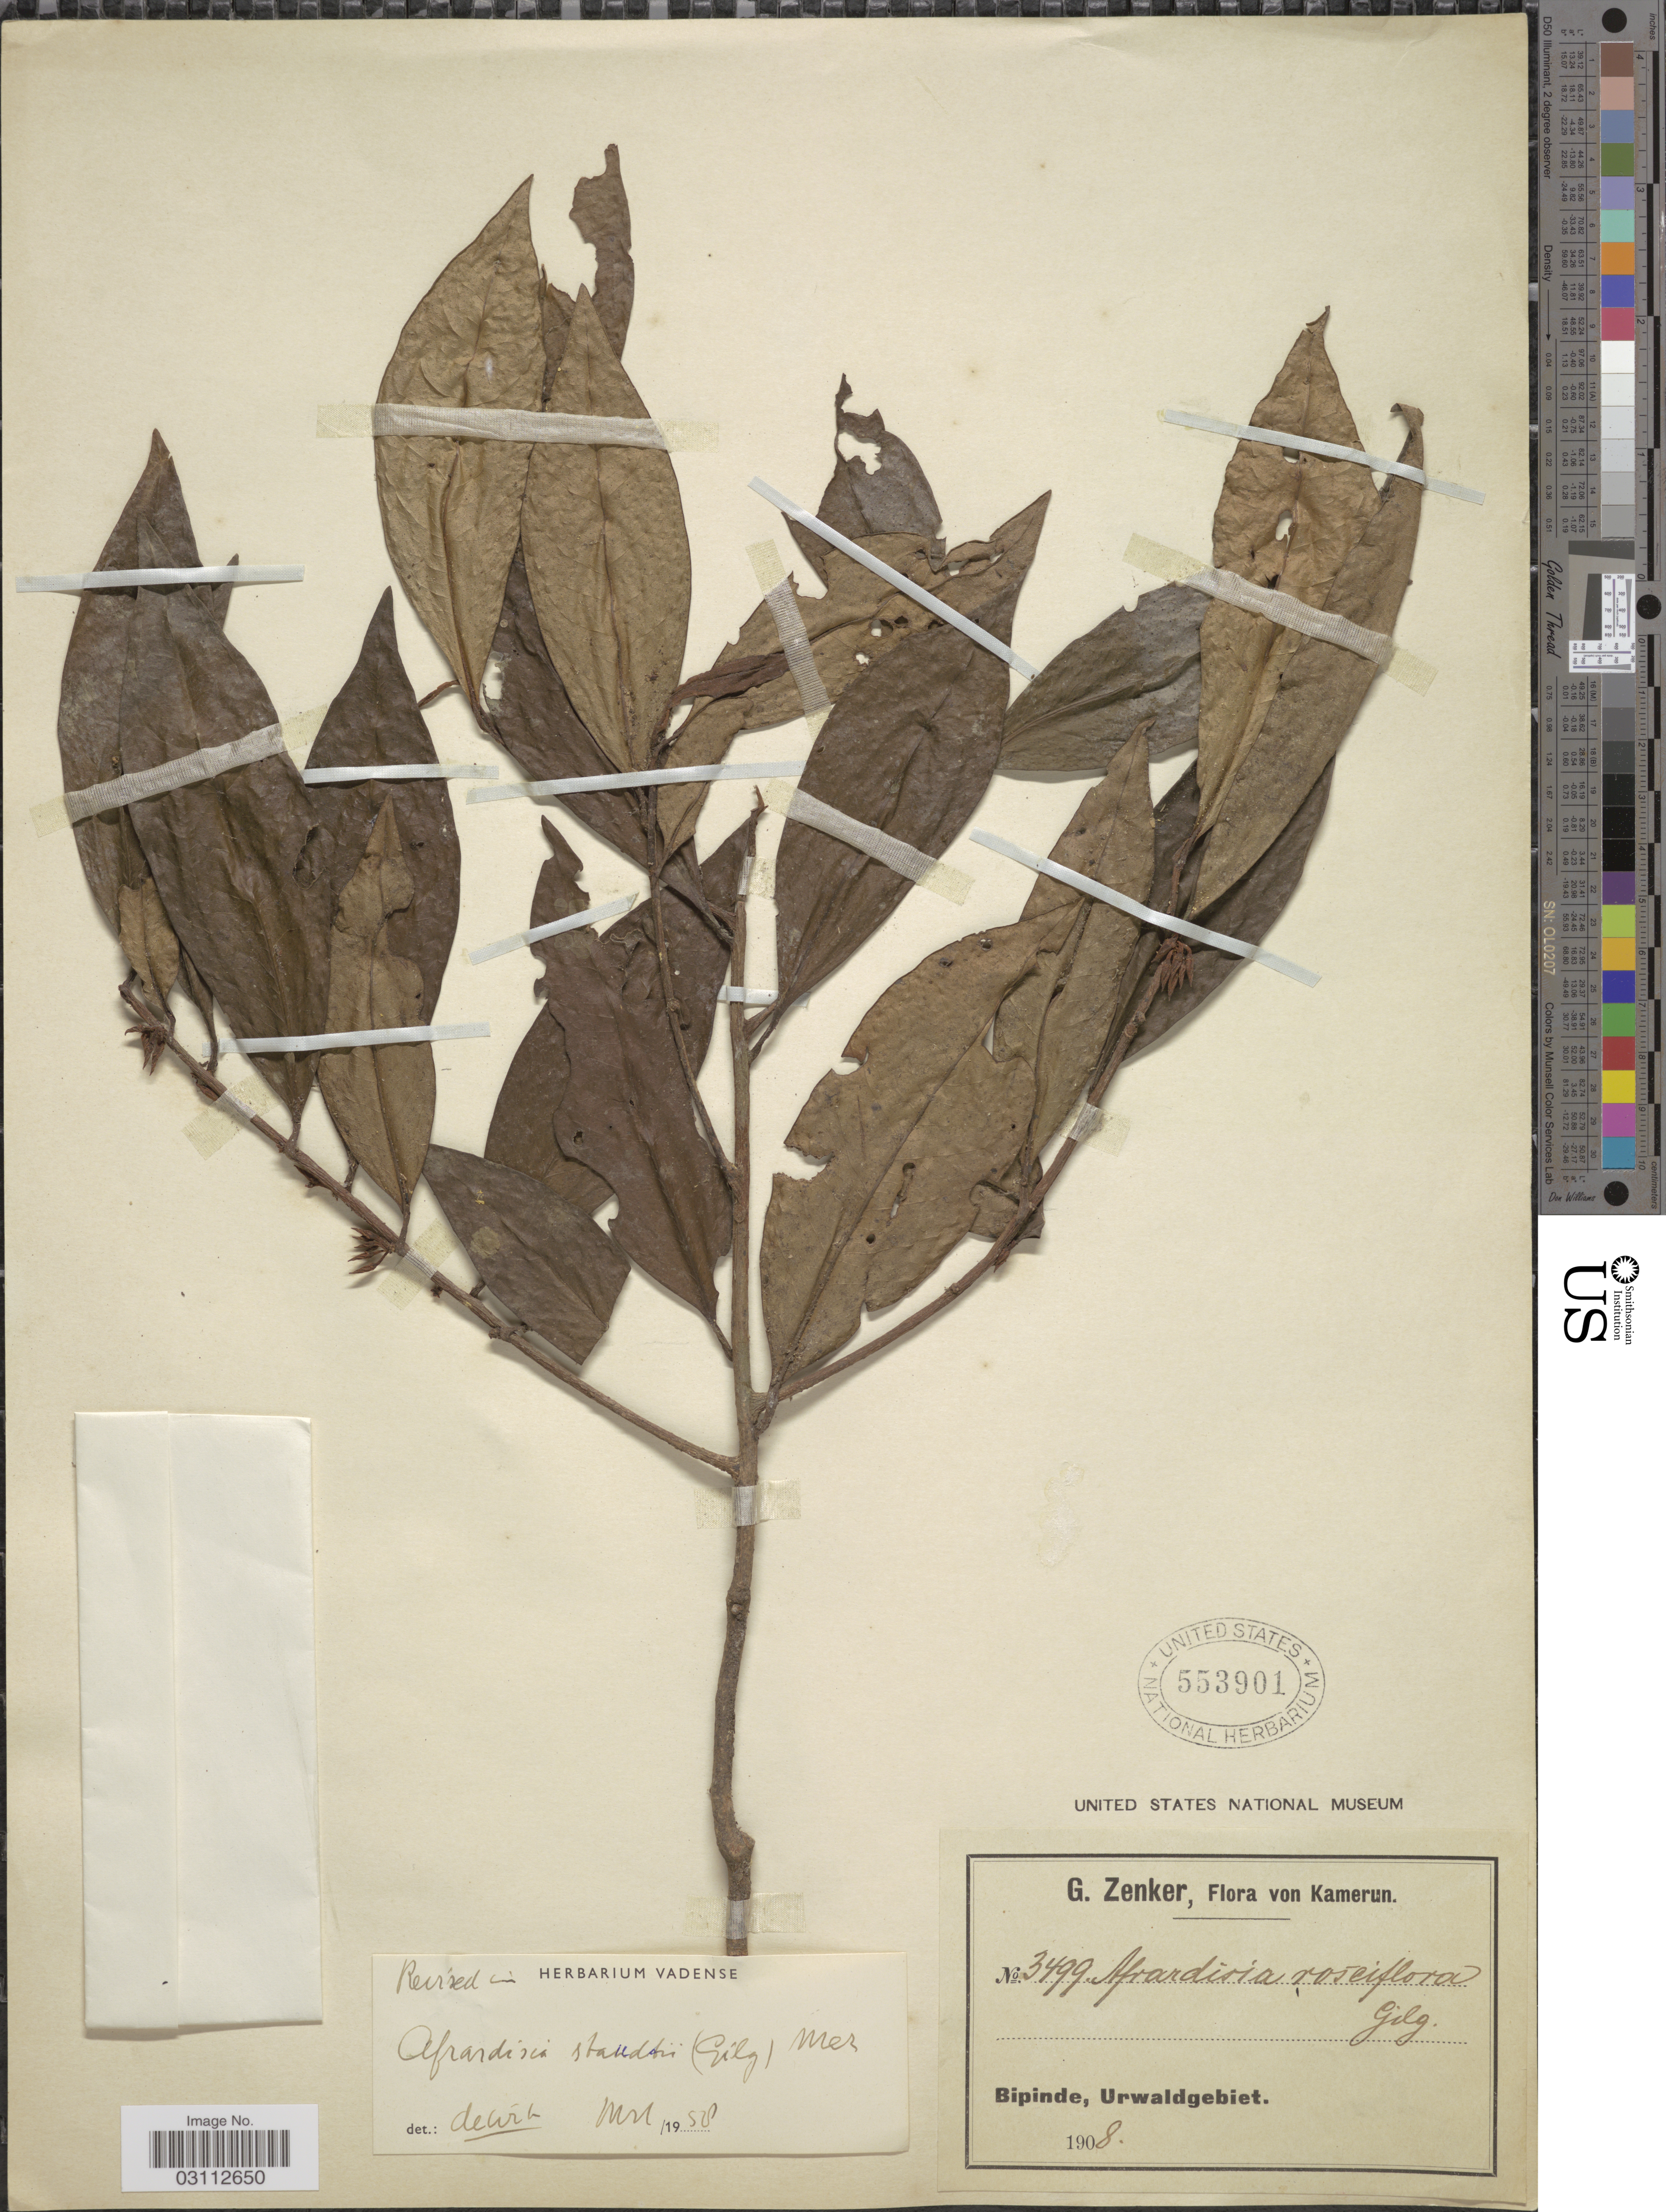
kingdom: Plantae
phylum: Tracheophyta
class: Magnoliopsida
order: Ericales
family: Primulaceae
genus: Ardisia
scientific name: Ardisia staudtii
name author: Gilg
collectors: G. A. Zenker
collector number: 3499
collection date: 1908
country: Cameroon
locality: Kamerun, Bipinde, Urwaldgebiet.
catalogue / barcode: US 553901